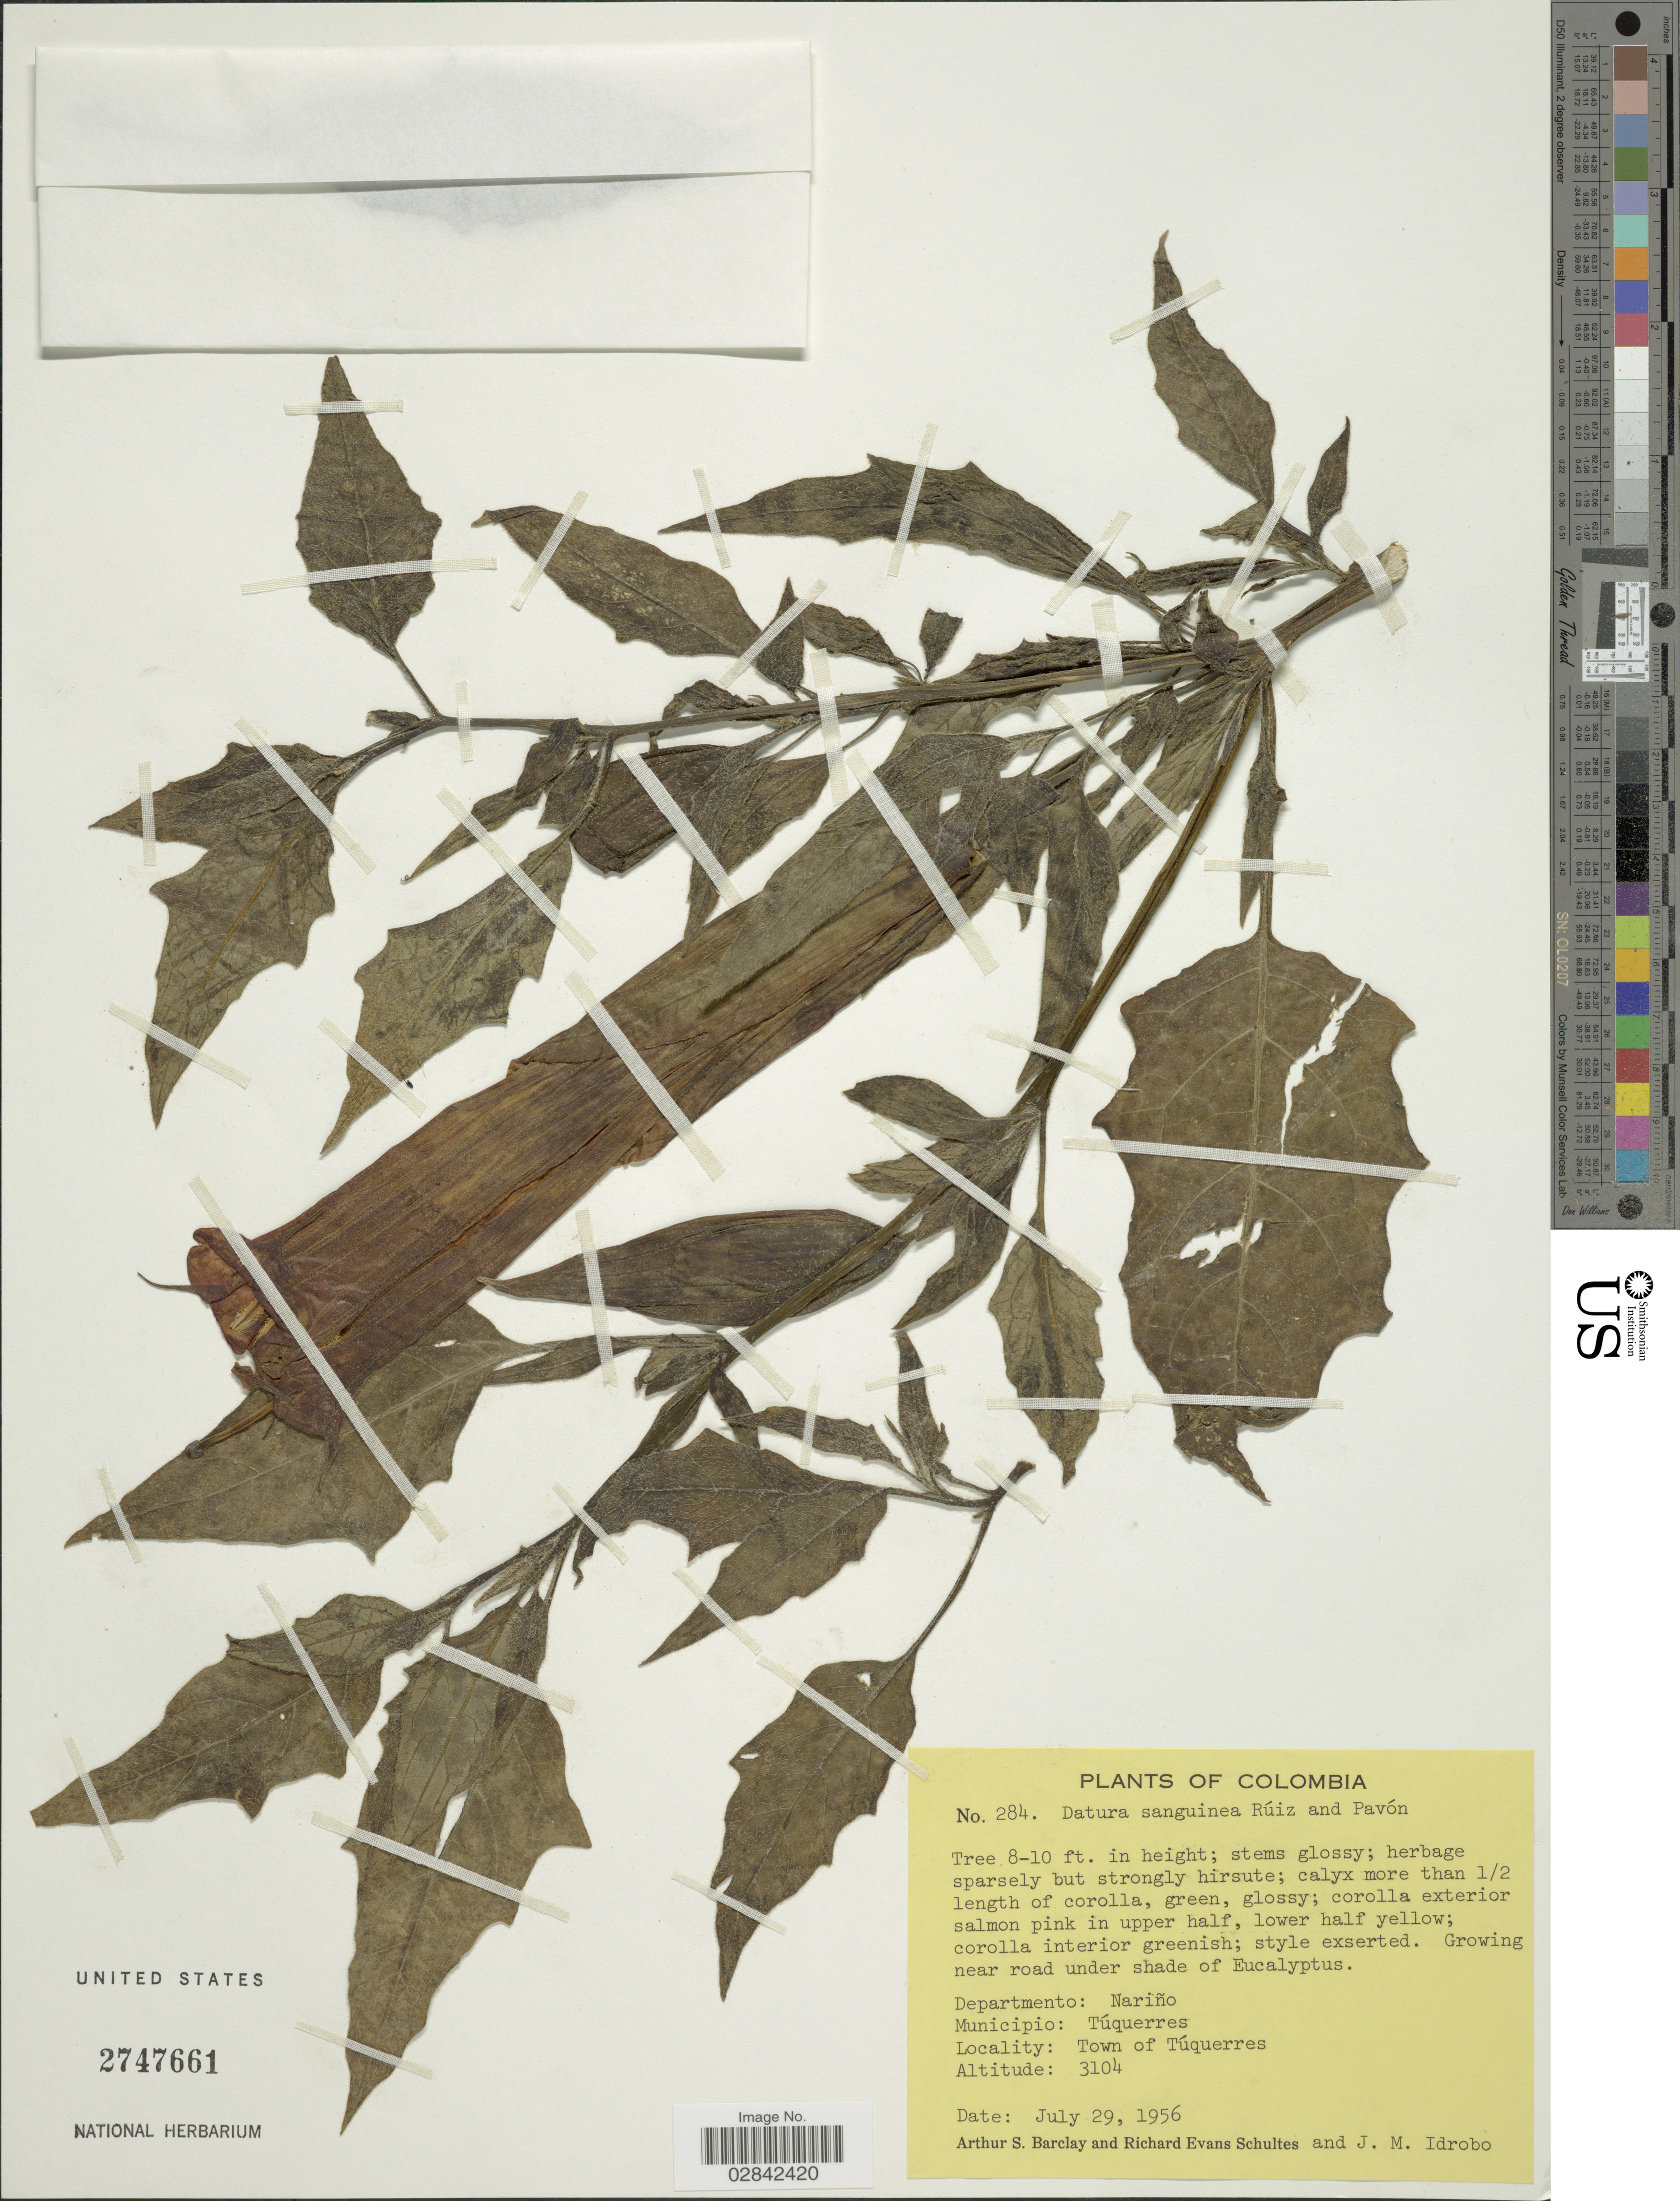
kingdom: Plantae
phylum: Tracheophyta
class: Magnoliopsida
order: Solanales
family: Solanaceae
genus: Brugmansia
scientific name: Brugmansia sanguinea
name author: (Ruiz & Pav.) D. Don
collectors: A. S. Barclay, R. E. Schultes & J. M. Idrobo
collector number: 284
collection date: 1956-07-29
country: Colombia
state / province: Nariño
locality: Departmento: Nariño, Municipio: Túquerres, Town of Túquerres.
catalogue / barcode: US 2747661